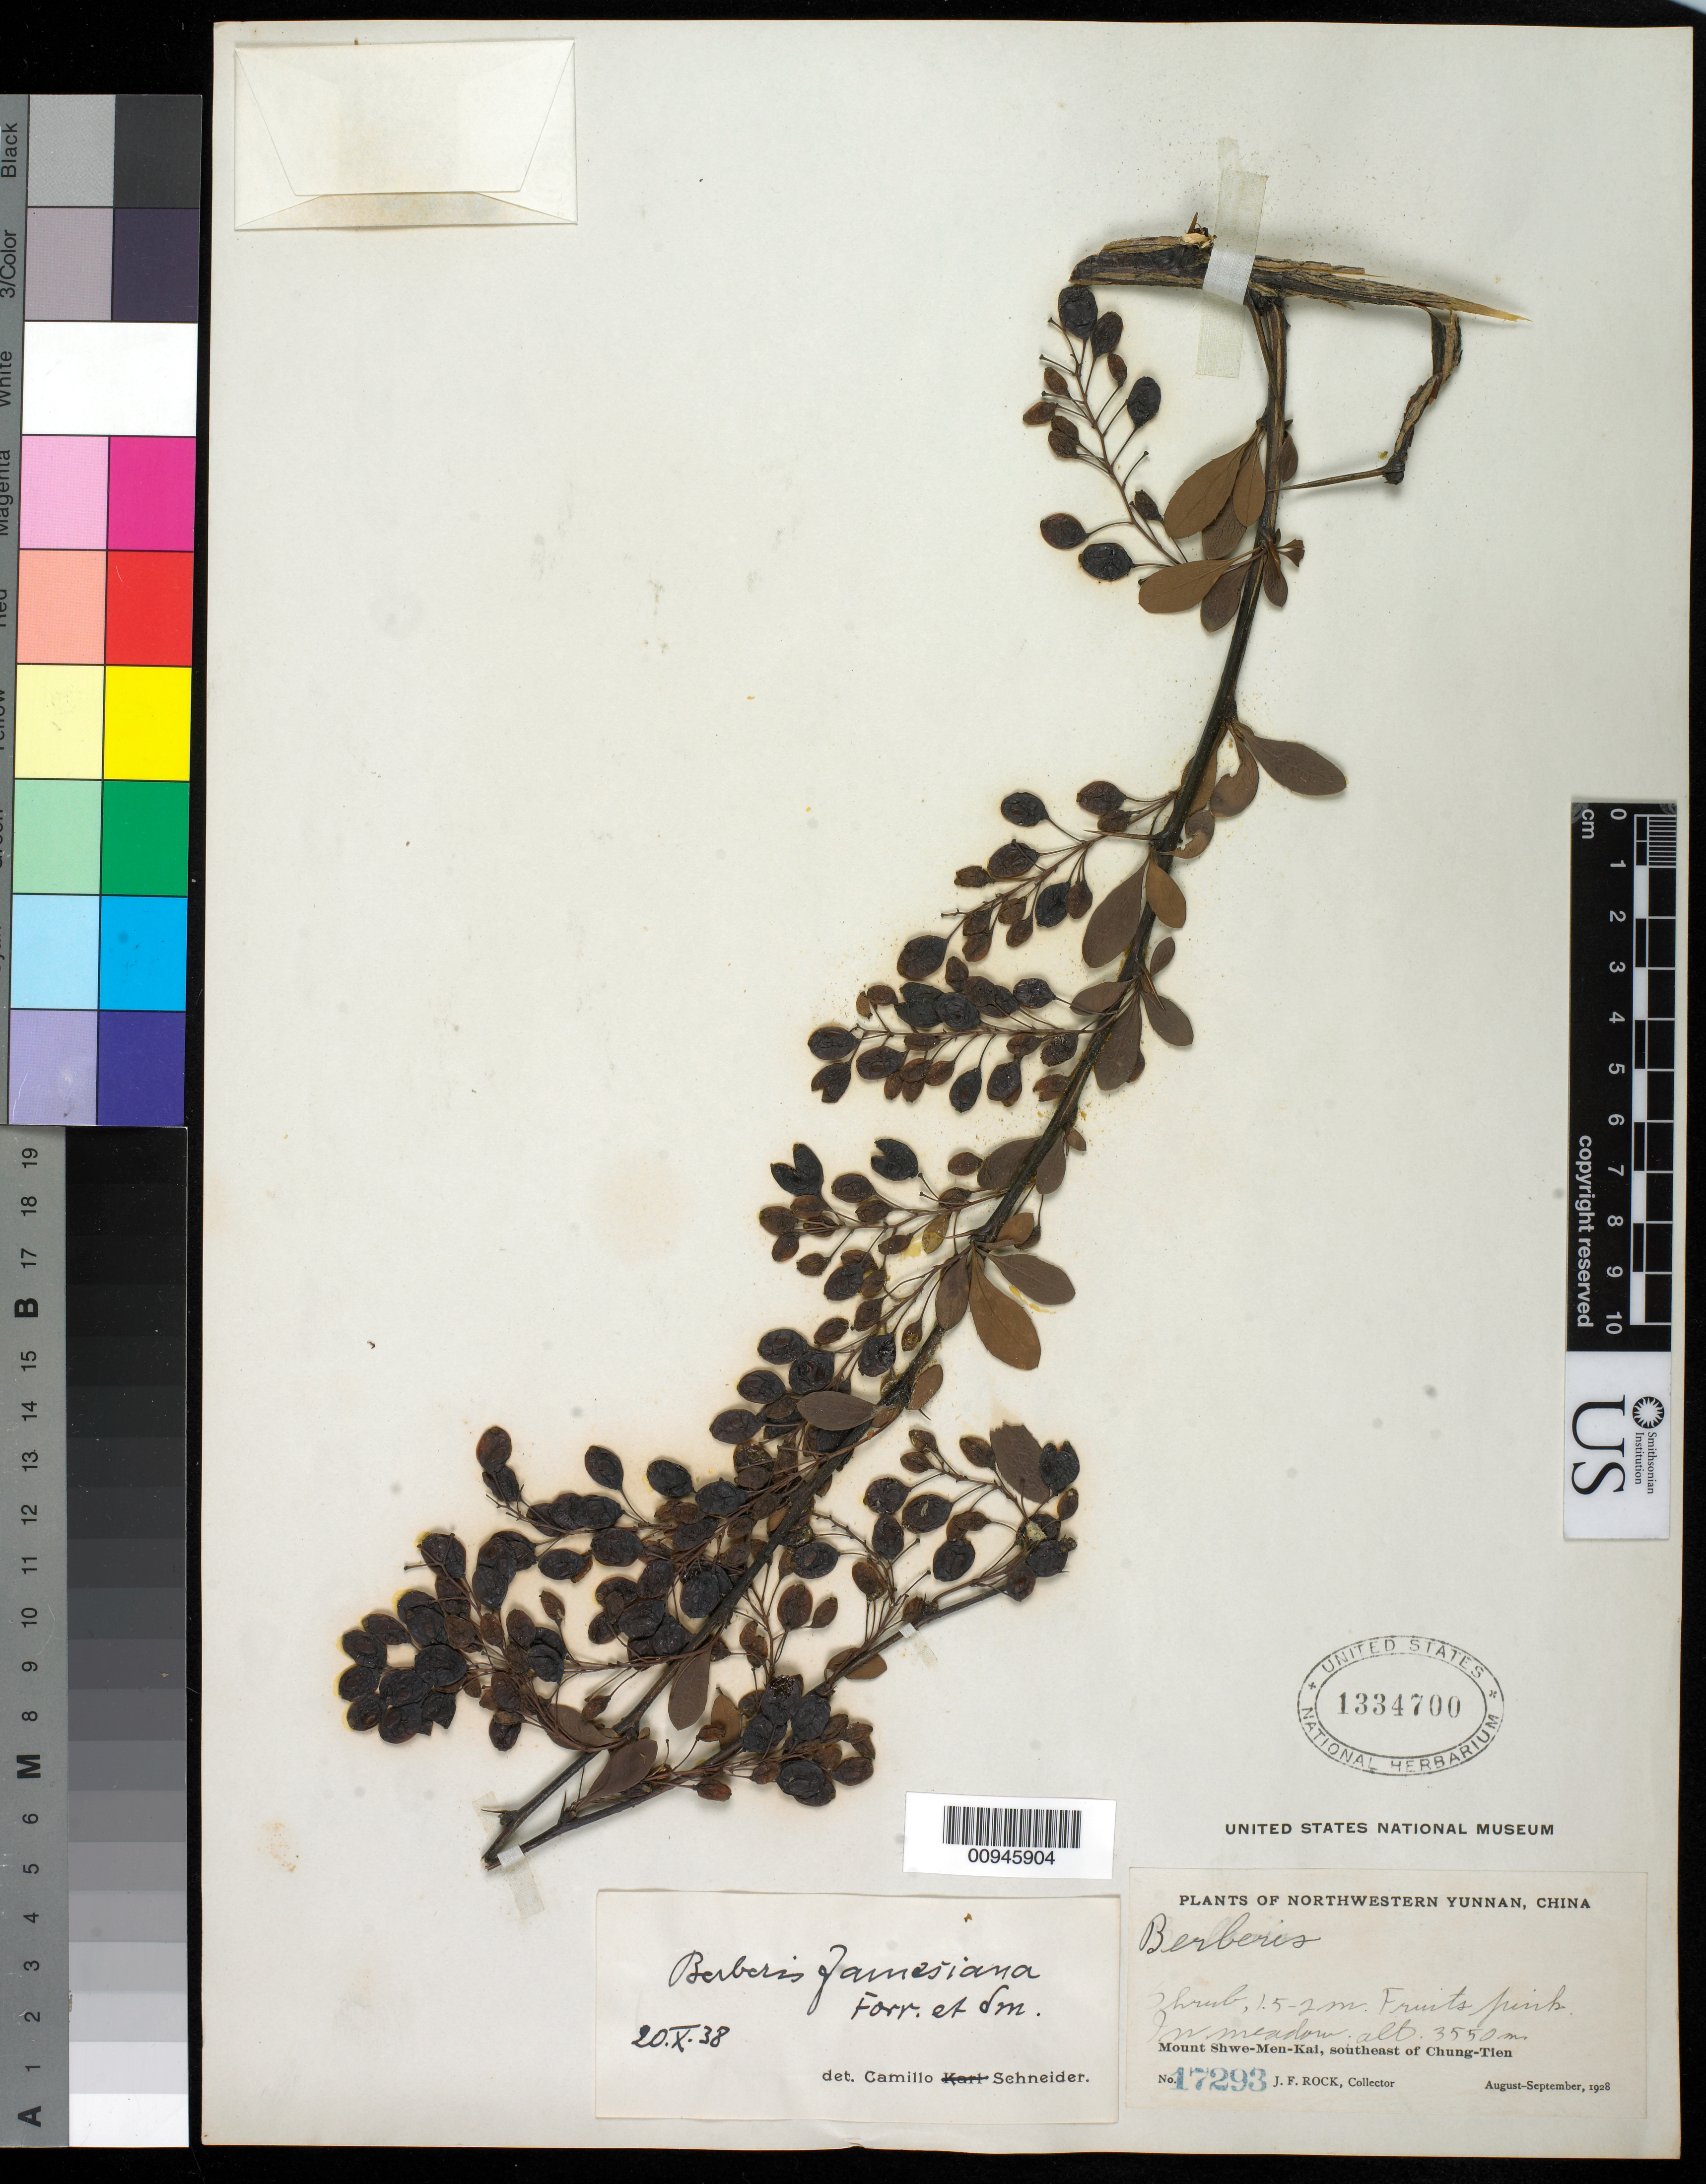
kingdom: Plantae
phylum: Tracheophyta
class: Magnoliopsida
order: Ranunculales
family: Berberidaceae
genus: Berberis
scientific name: Berberis jamesiana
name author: Forrest & W.W. Sm.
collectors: J. F. Rock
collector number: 47293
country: China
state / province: Yunnan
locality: Mount Shwe-Men-Kai, SE of Chung-Tien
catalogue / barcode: US 1334700